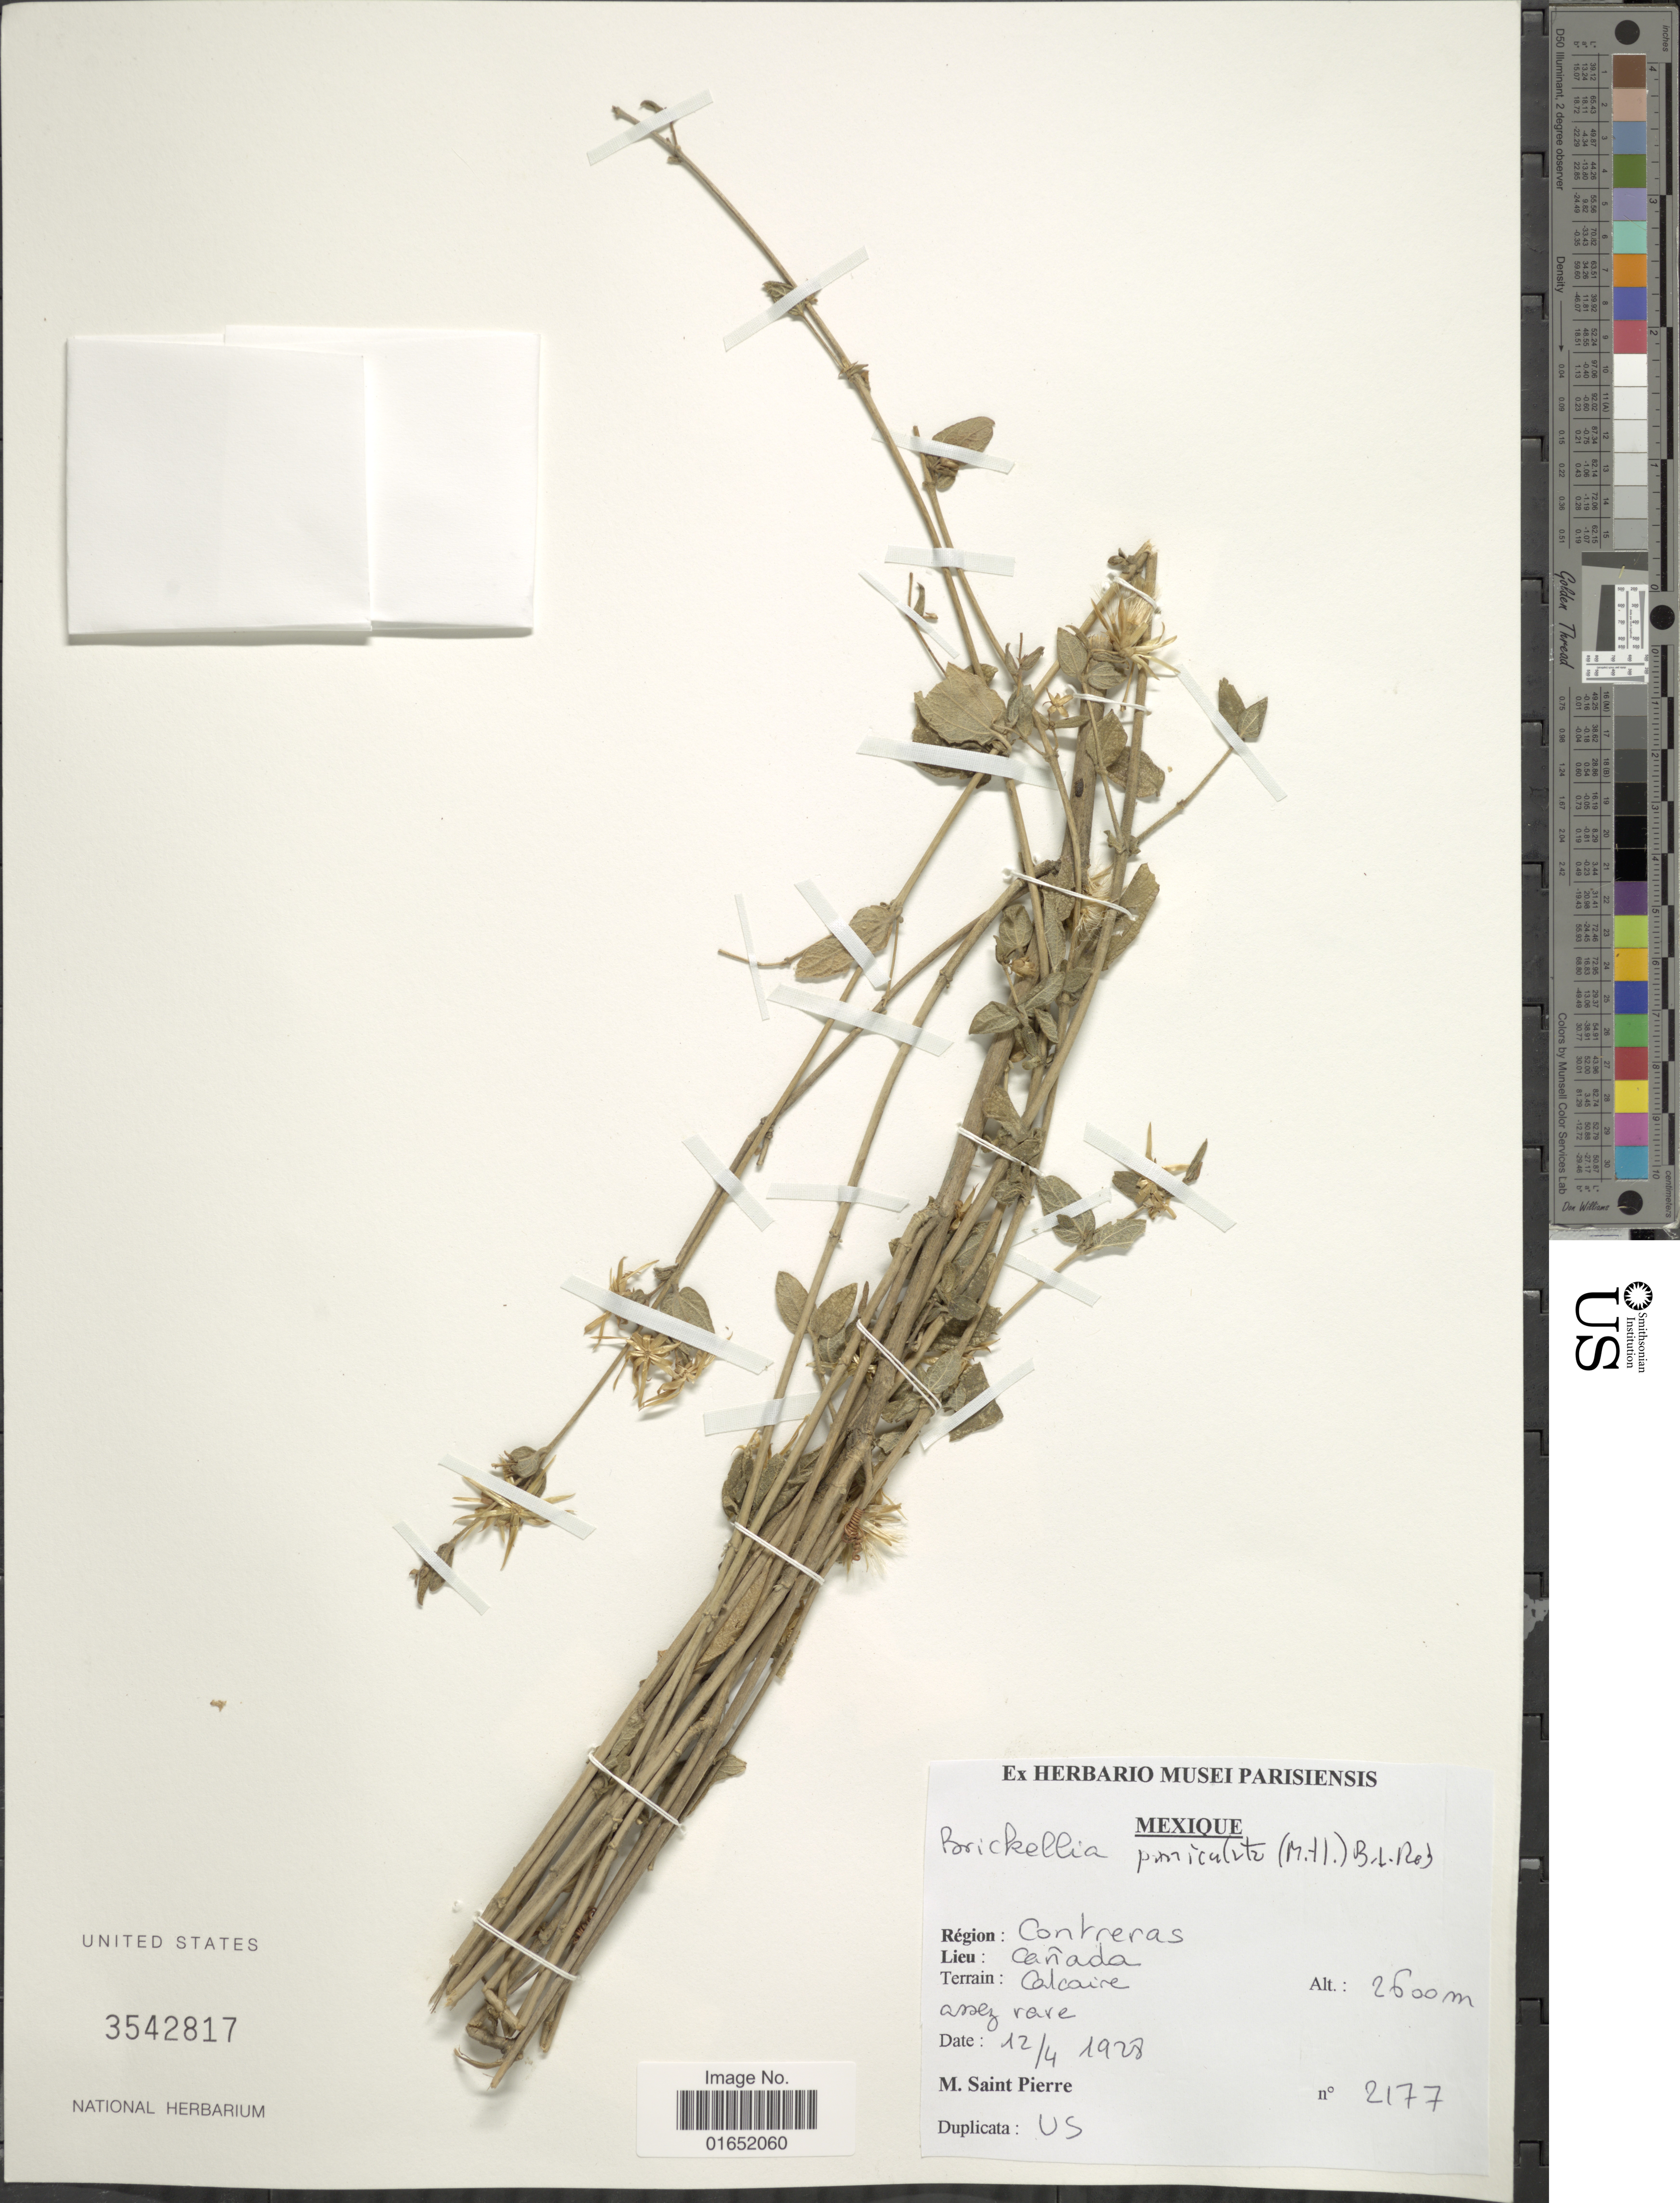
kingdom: Plantae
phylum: Tracheophyta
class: Magnoliopsida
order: Asterales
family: Asteraceae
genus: Brickellia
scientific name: Brickellia paniculata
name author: (Mill.) B.L. Rob.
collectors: M. Saint-Pierre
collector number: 2177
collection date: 1928-04-12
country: Mexico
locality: Région: Contreras, Lieu: Cañada, Terrain: Calcaire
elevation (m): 2600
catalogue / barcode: US 3542817